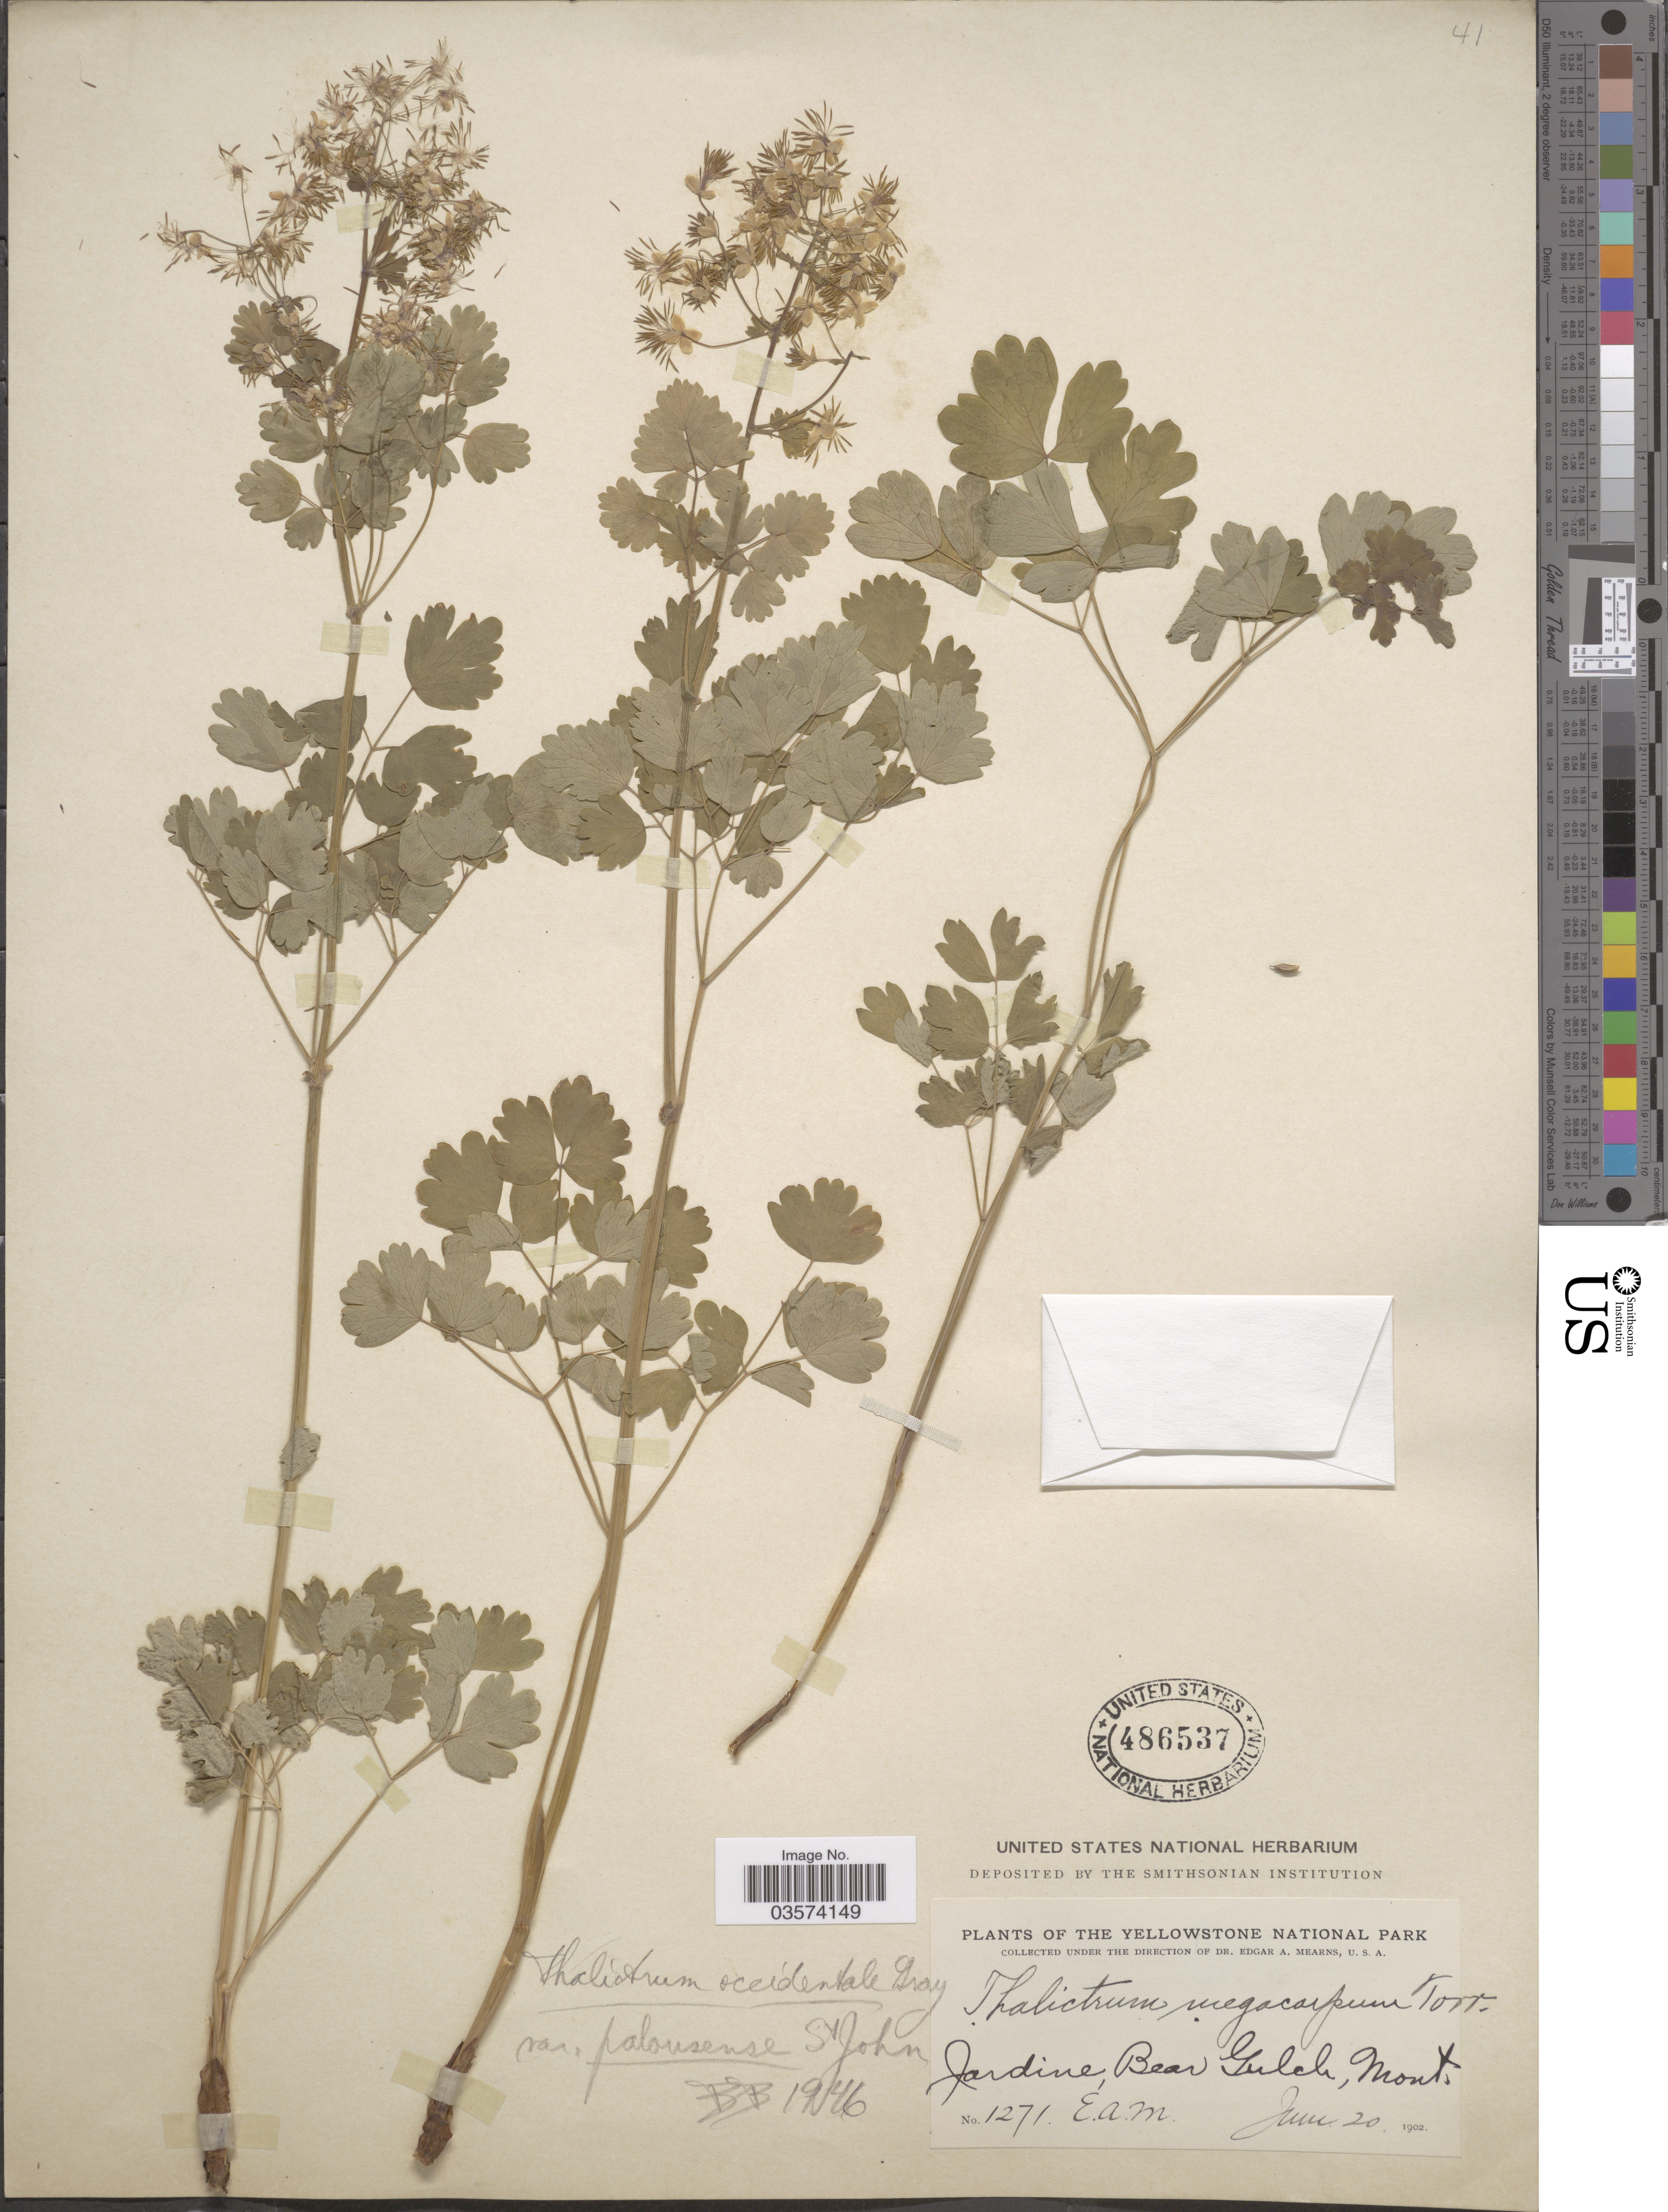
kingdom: Plantae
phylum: Tracheophyta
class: Magnoliopsida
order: Ranunculales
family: Ranunculaceae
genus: Thalictrum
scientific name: Thalictrum occidentale var. palousense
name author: H. St. John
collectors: E. A. Mearns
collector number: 1271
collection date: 1902-06-20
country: United States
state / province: Montana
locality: Yellowstone National Park. Jardine, Bear Gulch.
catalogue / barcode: US 486537